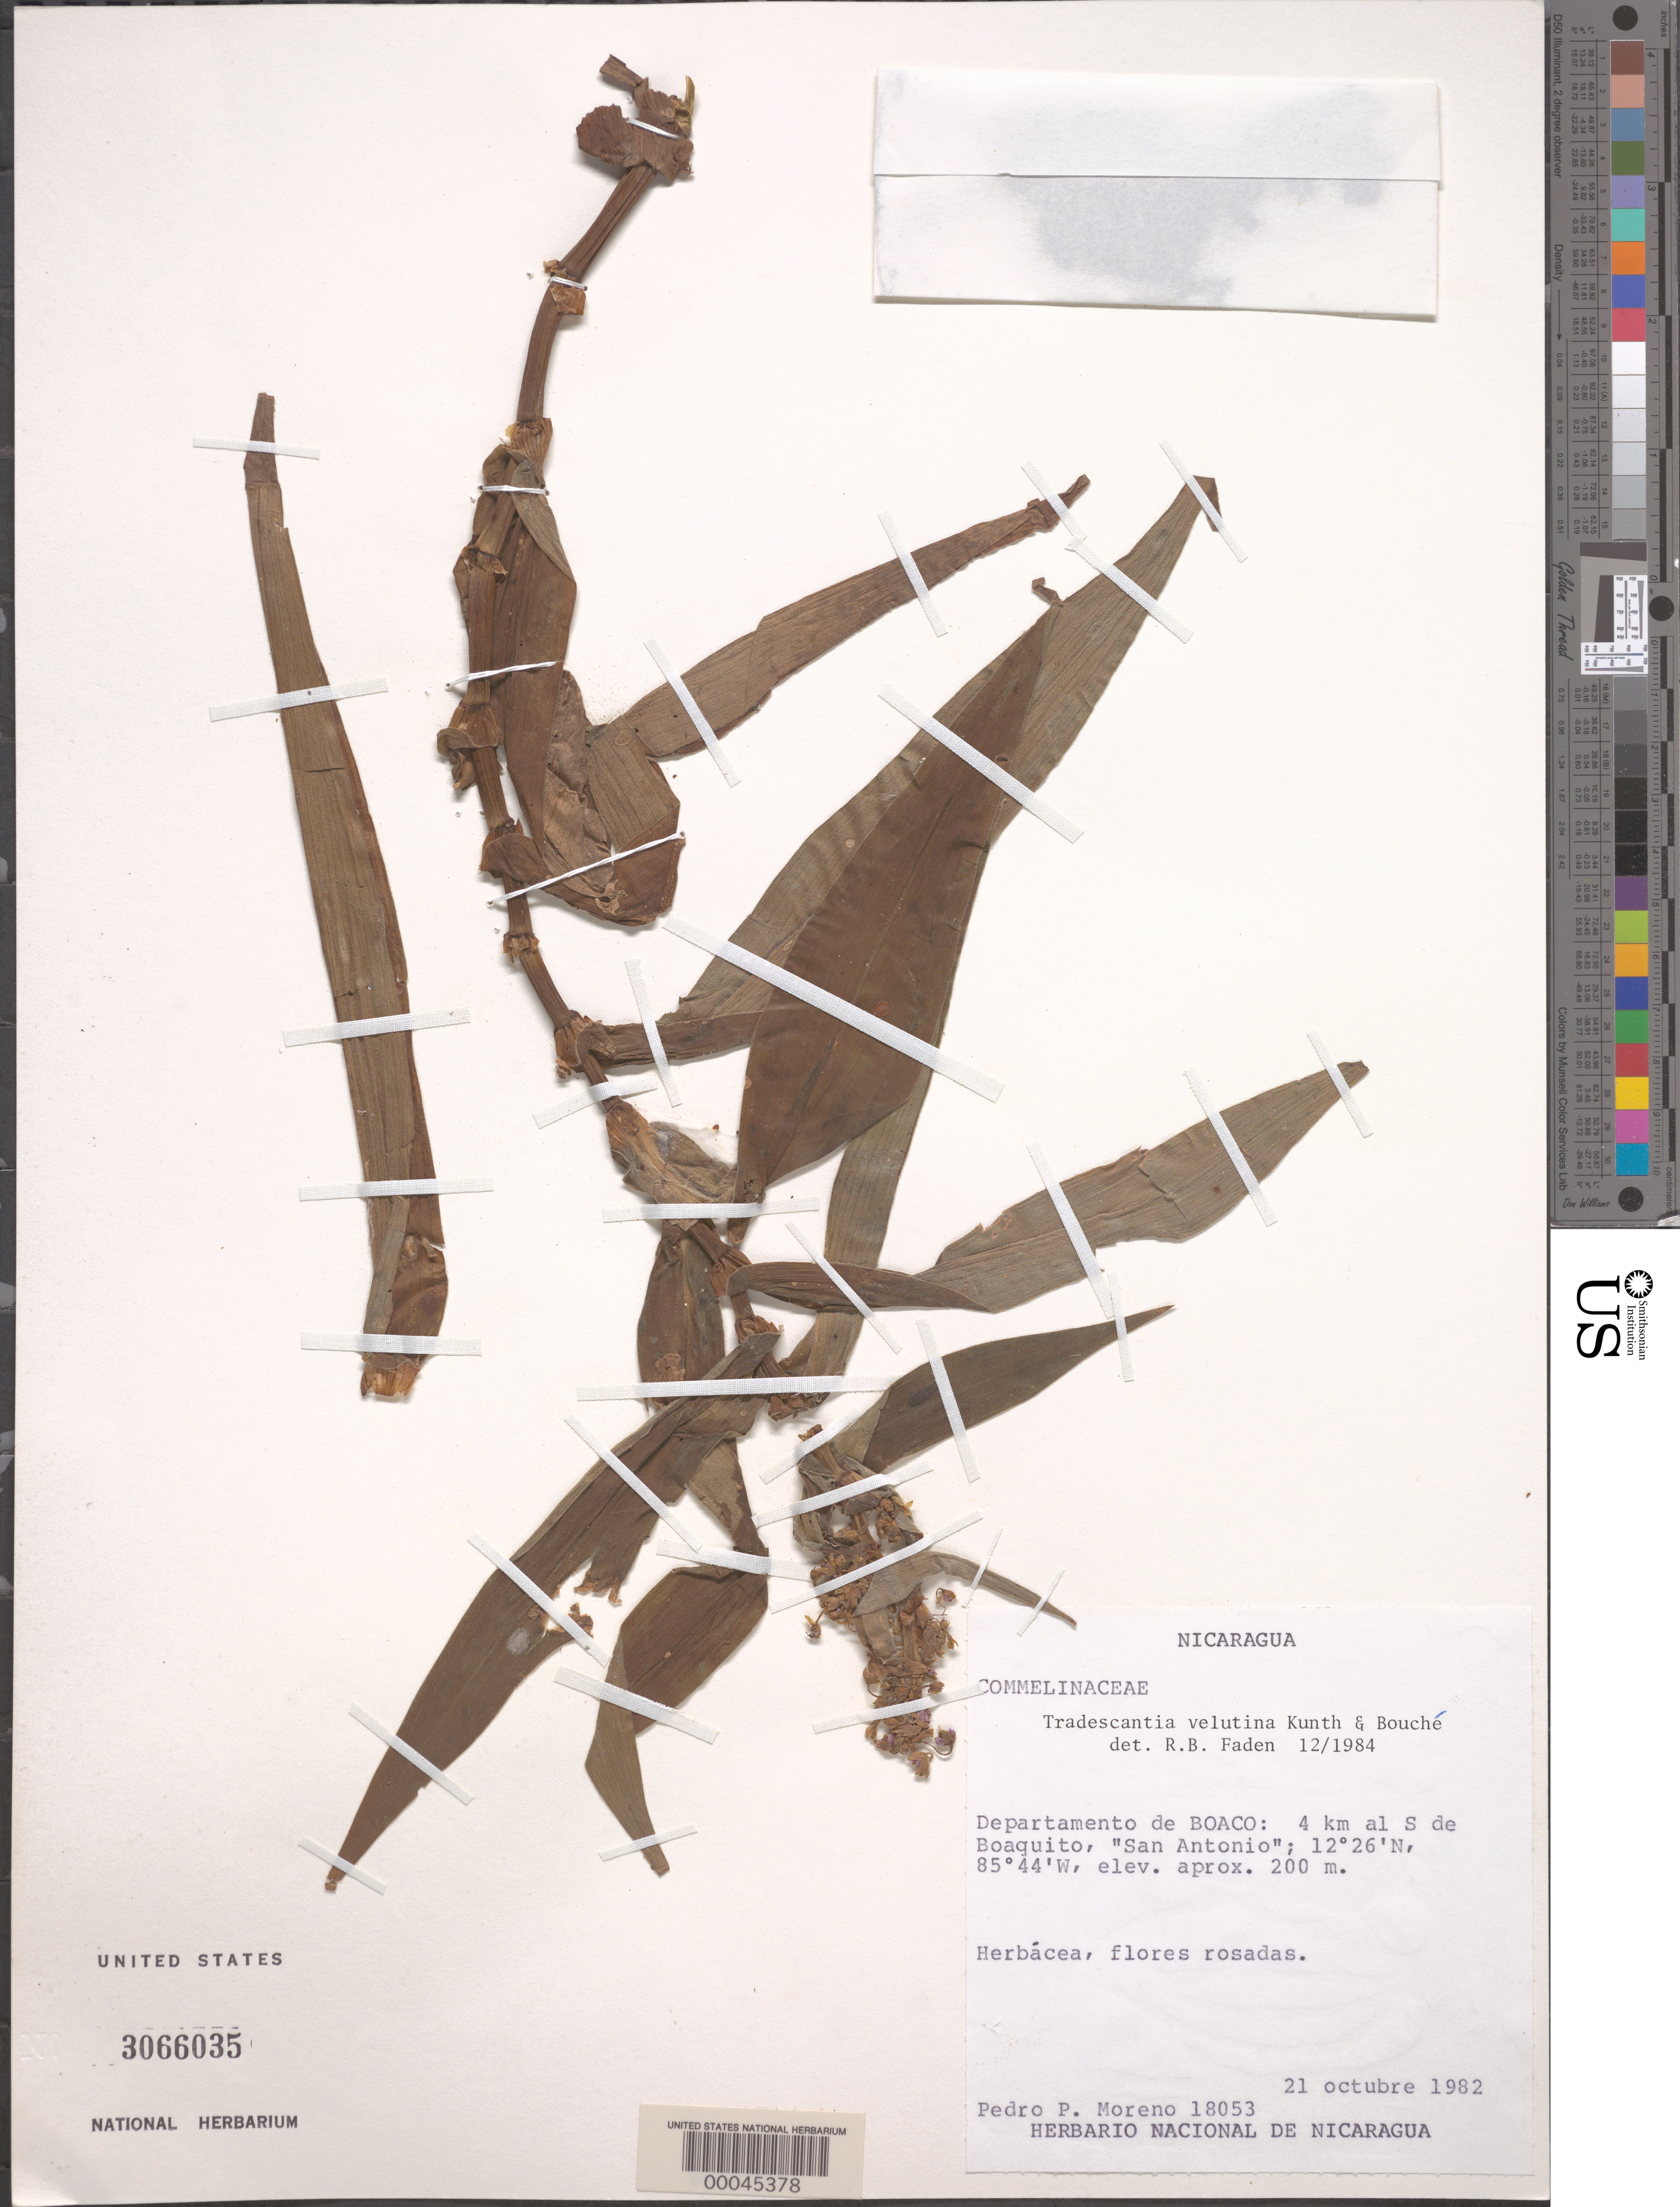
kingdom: Plantae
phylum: Tracheophyta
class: Liliopsida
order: Commelinales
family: Commelinaceae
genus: Tradescantia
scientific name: Tradescantia velutina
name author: Kunth & C.D. Bouché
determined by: Faden, Robert B., (US), Smithsonian Institution - National Museum of Natural History (UNITED STATES)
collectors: P. Moreno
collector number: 18053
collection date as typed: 21 Oct 1982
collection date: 1982-10-21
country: Nicaragua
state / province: Boaco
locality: S of boaquito "san antonio"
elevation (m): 200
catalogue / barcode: US 3066035